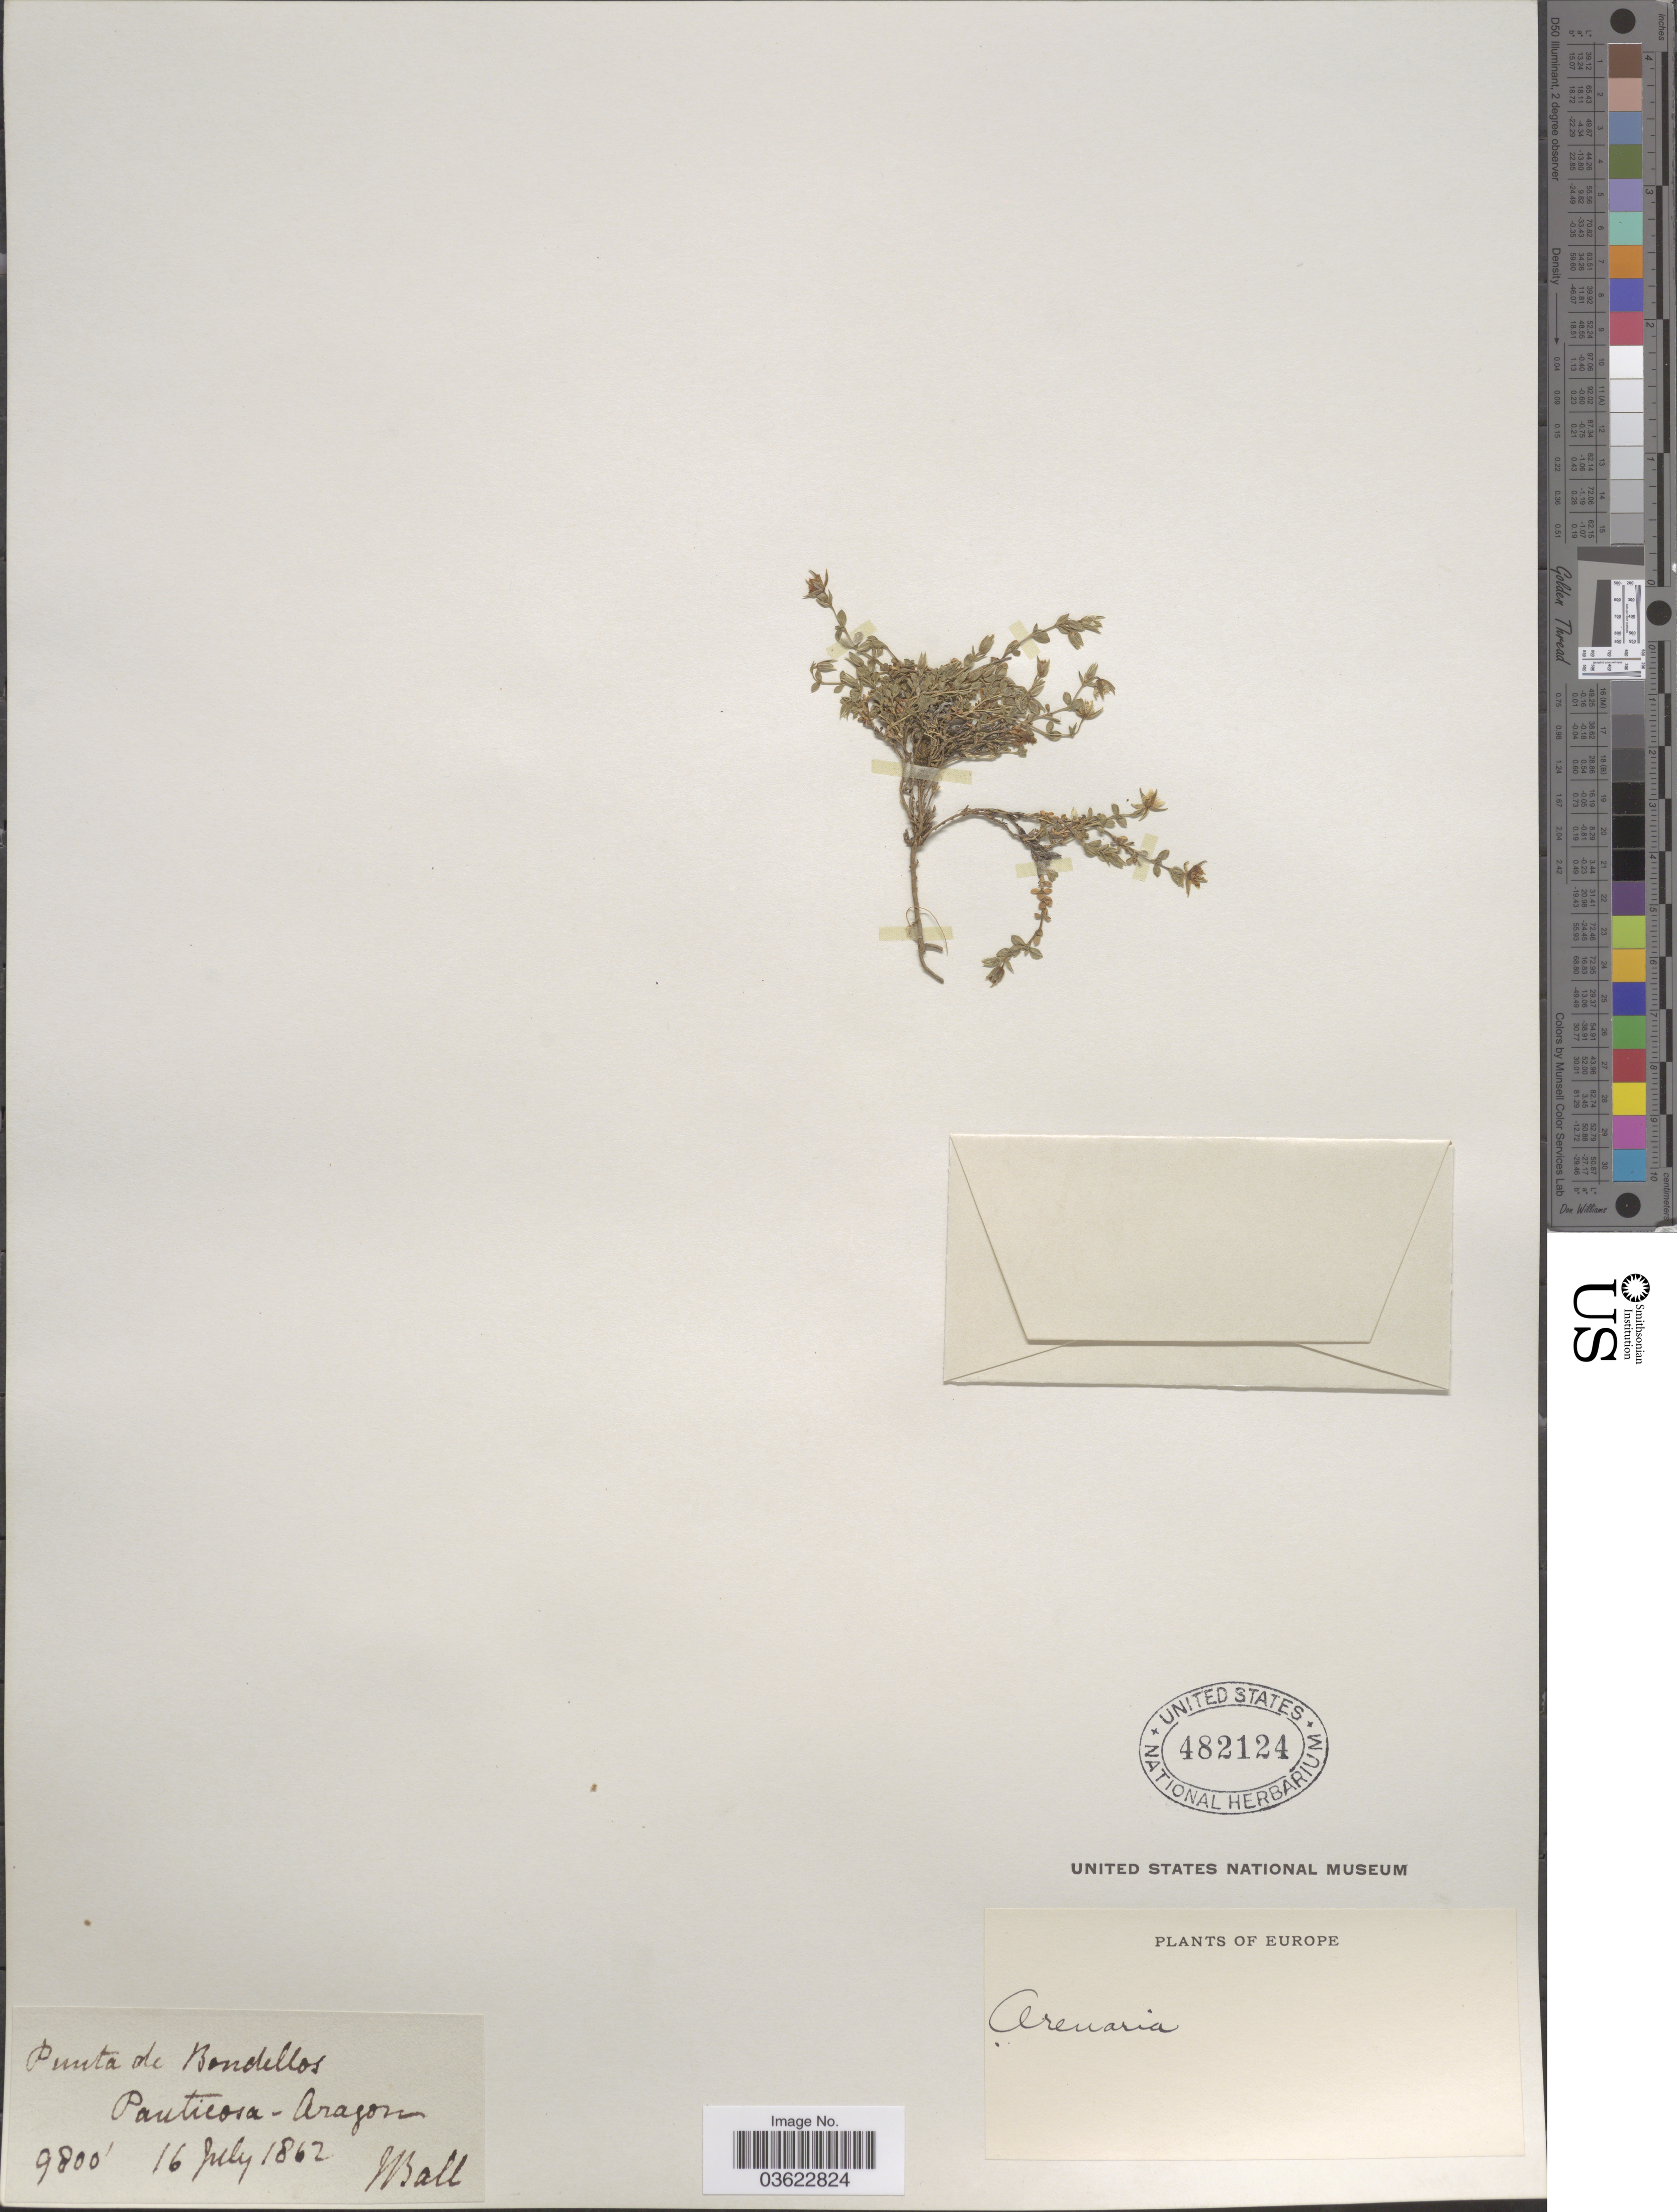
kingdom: Plantae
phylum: Tracheophyta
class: Magnoliopsida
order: Caryophyllales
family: Caryophyllaceae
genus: Arenaria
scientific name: Arenaria sp.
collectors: J. Ball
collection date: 1862-07-16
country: Spain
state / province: Aragón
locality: Punta de Bondellos. Panticosa-Aragon.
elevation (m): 2987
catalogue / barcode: US 482124